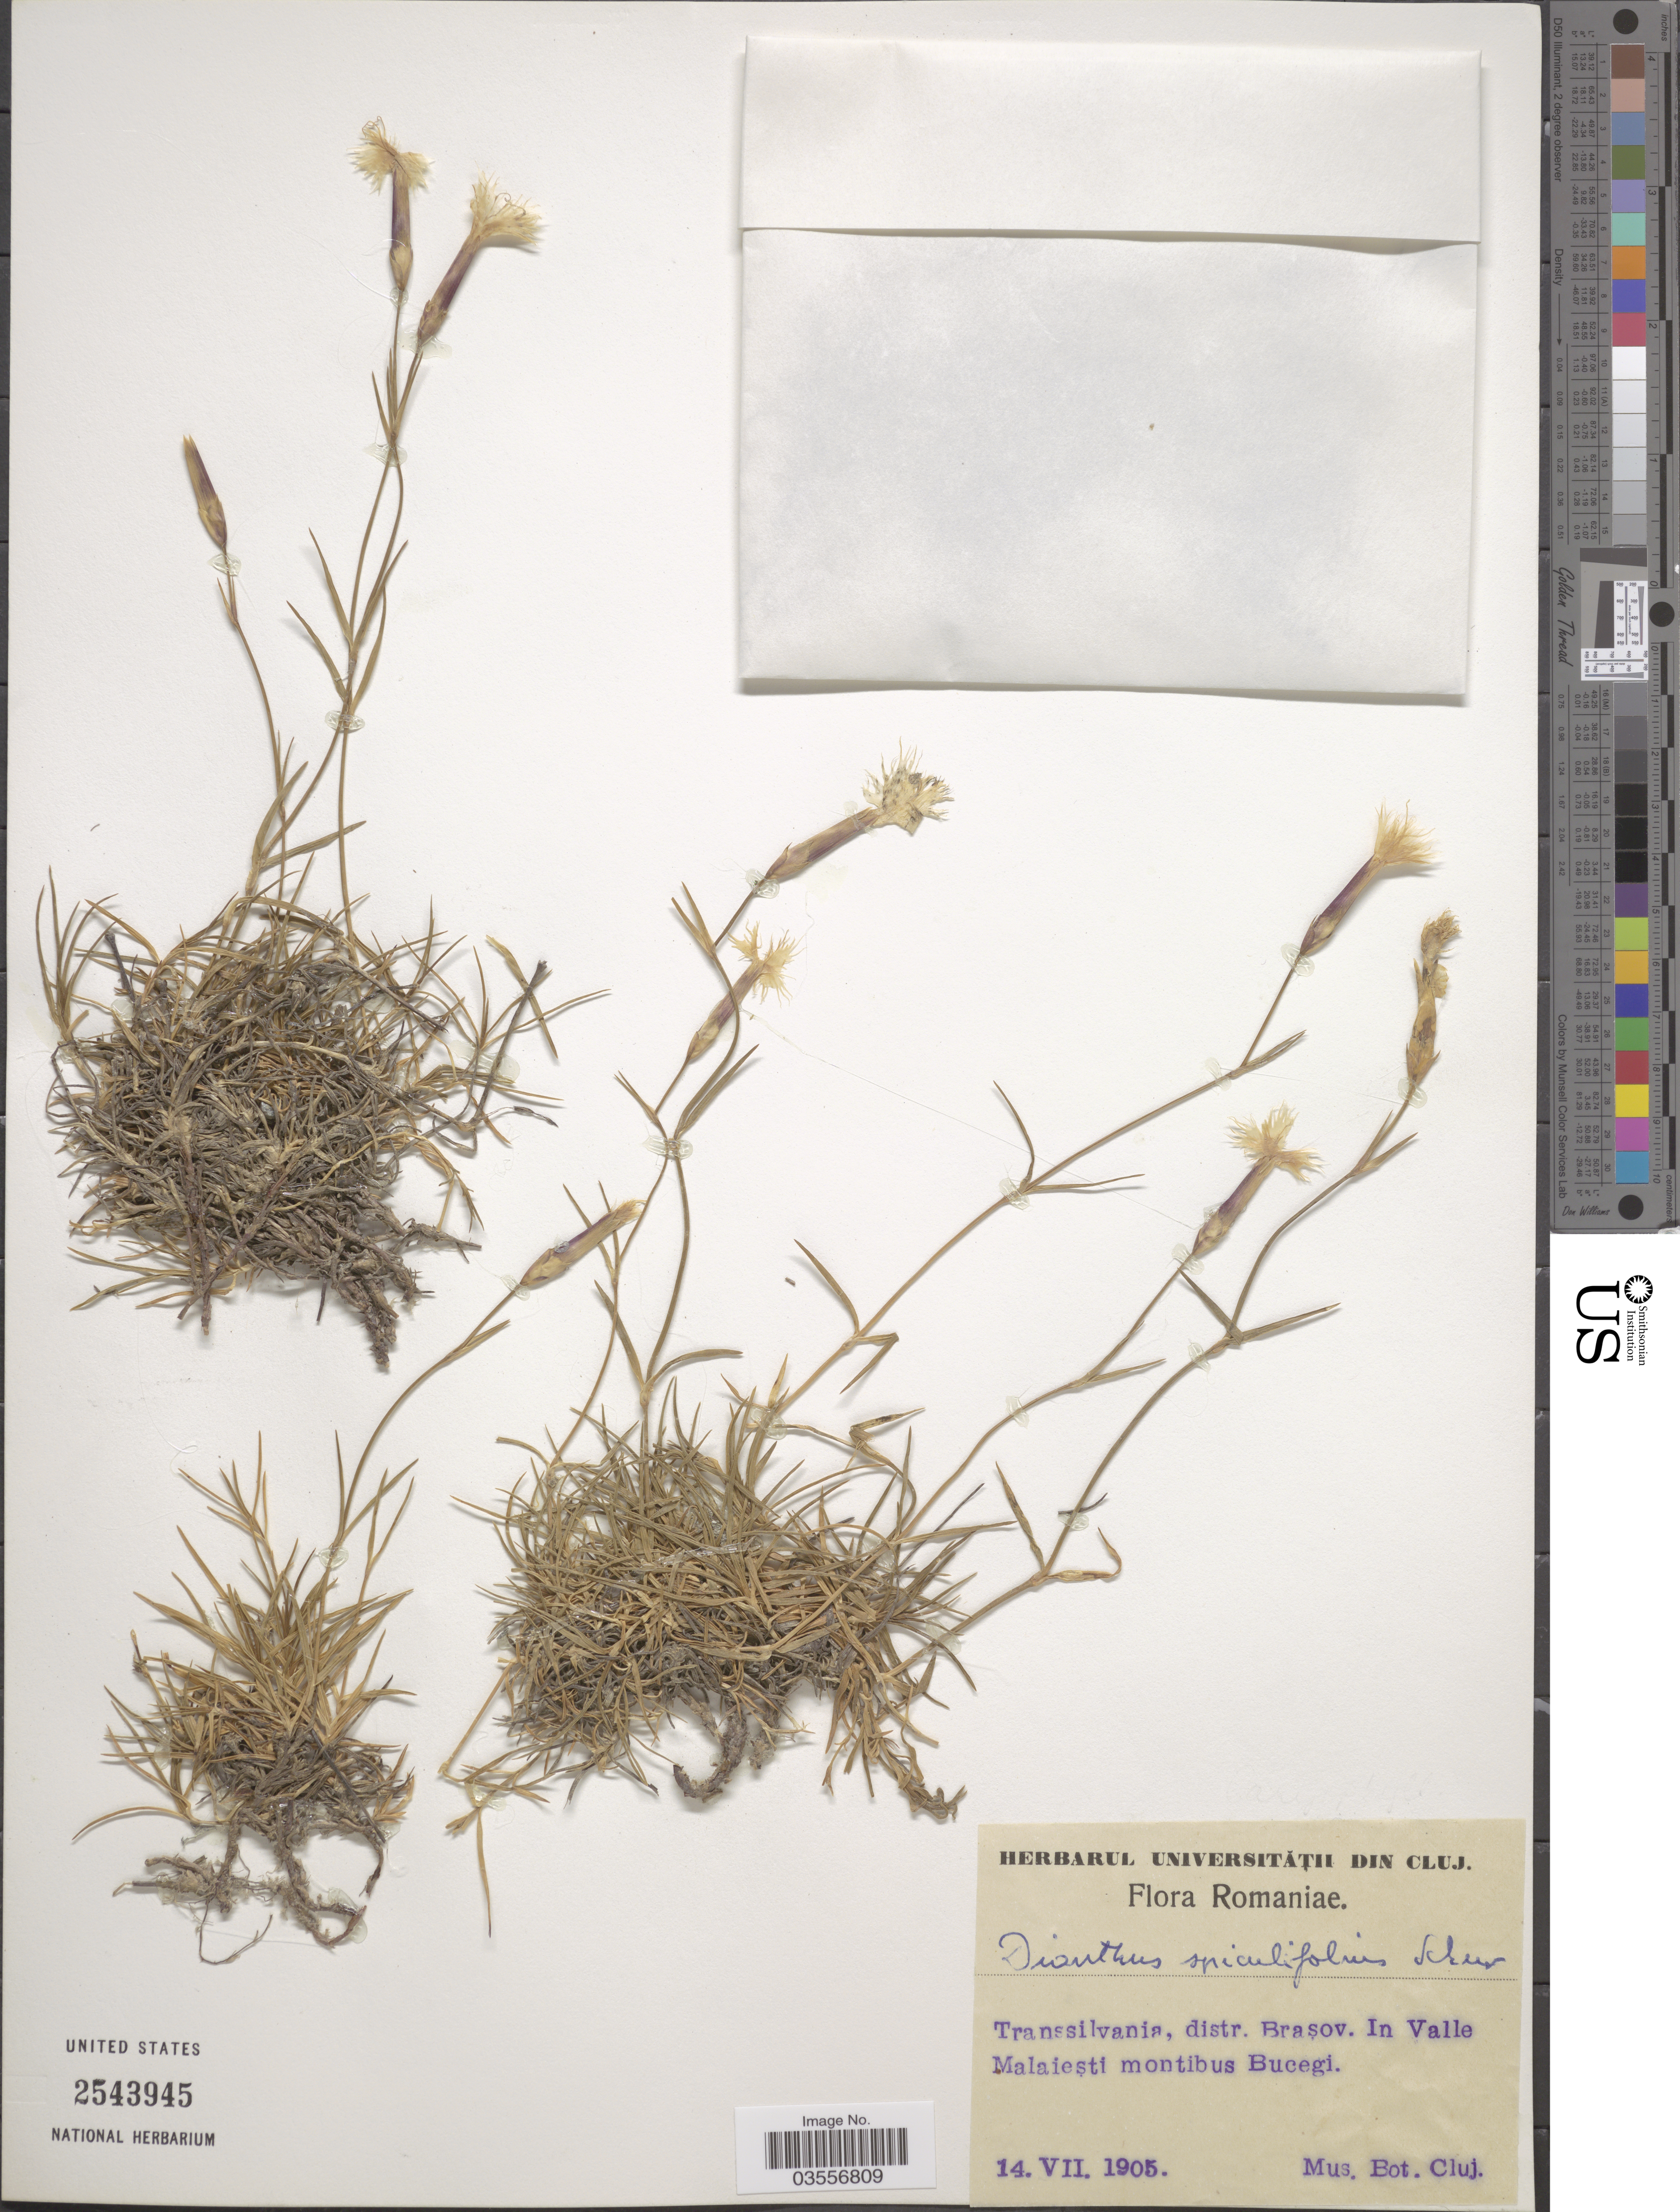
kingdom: Plantae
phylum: Tracheophyta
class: Magnoliopsida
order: Caryophyllales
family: Caryophyllaceae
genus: Dianthus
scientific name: Dianthus spiculifolius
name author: Schur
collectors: Mus. Bot. Cluj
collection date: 1905-07-14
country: Romania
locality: Transsilvania, distr. Braşov. In Valle Malaieşti montibus Bucegi.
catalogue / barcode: US 2543945